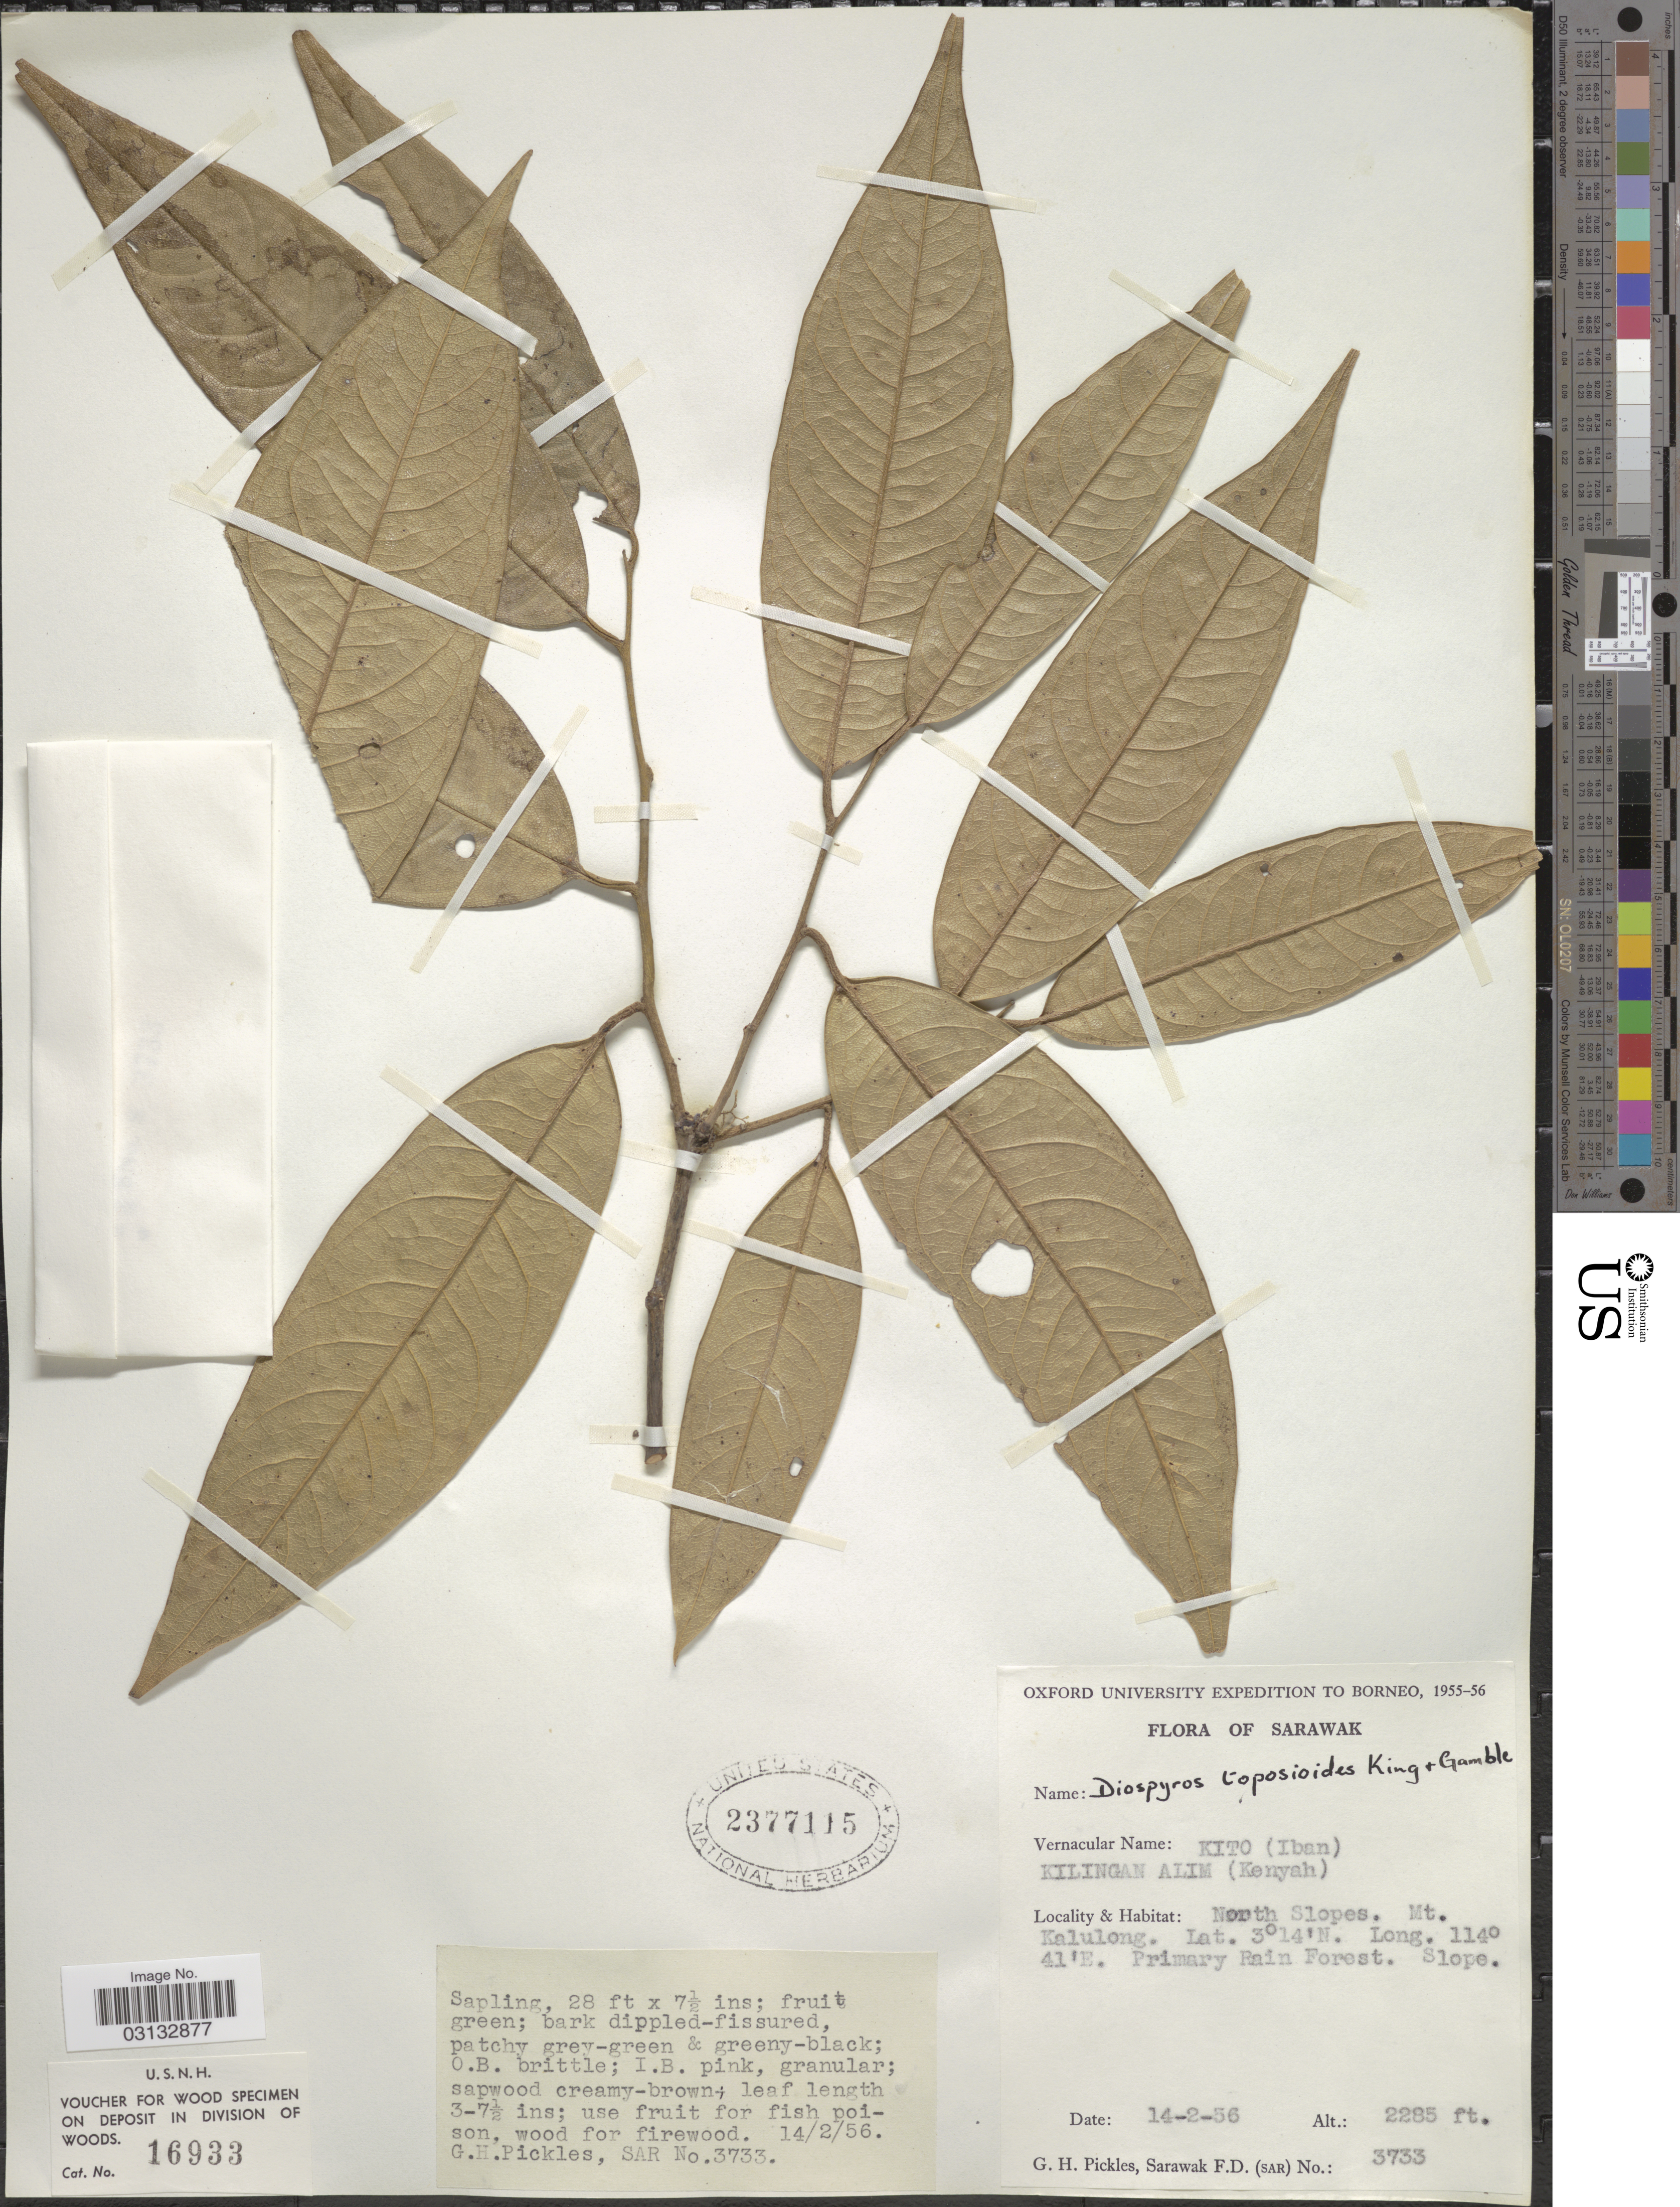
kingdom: Plantae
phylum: Tracheophyta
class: Magnoliopsida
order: Ericales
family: Ebenaceae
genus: Diospyros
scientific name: Diospyros toposioides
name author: King & Gamble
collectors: G. Pickles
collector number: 3733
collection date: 1956-02-14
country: Malaysia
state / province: Sarawak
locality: Borneo, North Slopes. Mt. Kalulong. Primary Rain Forest.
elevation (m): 696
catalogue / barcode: US 2377115